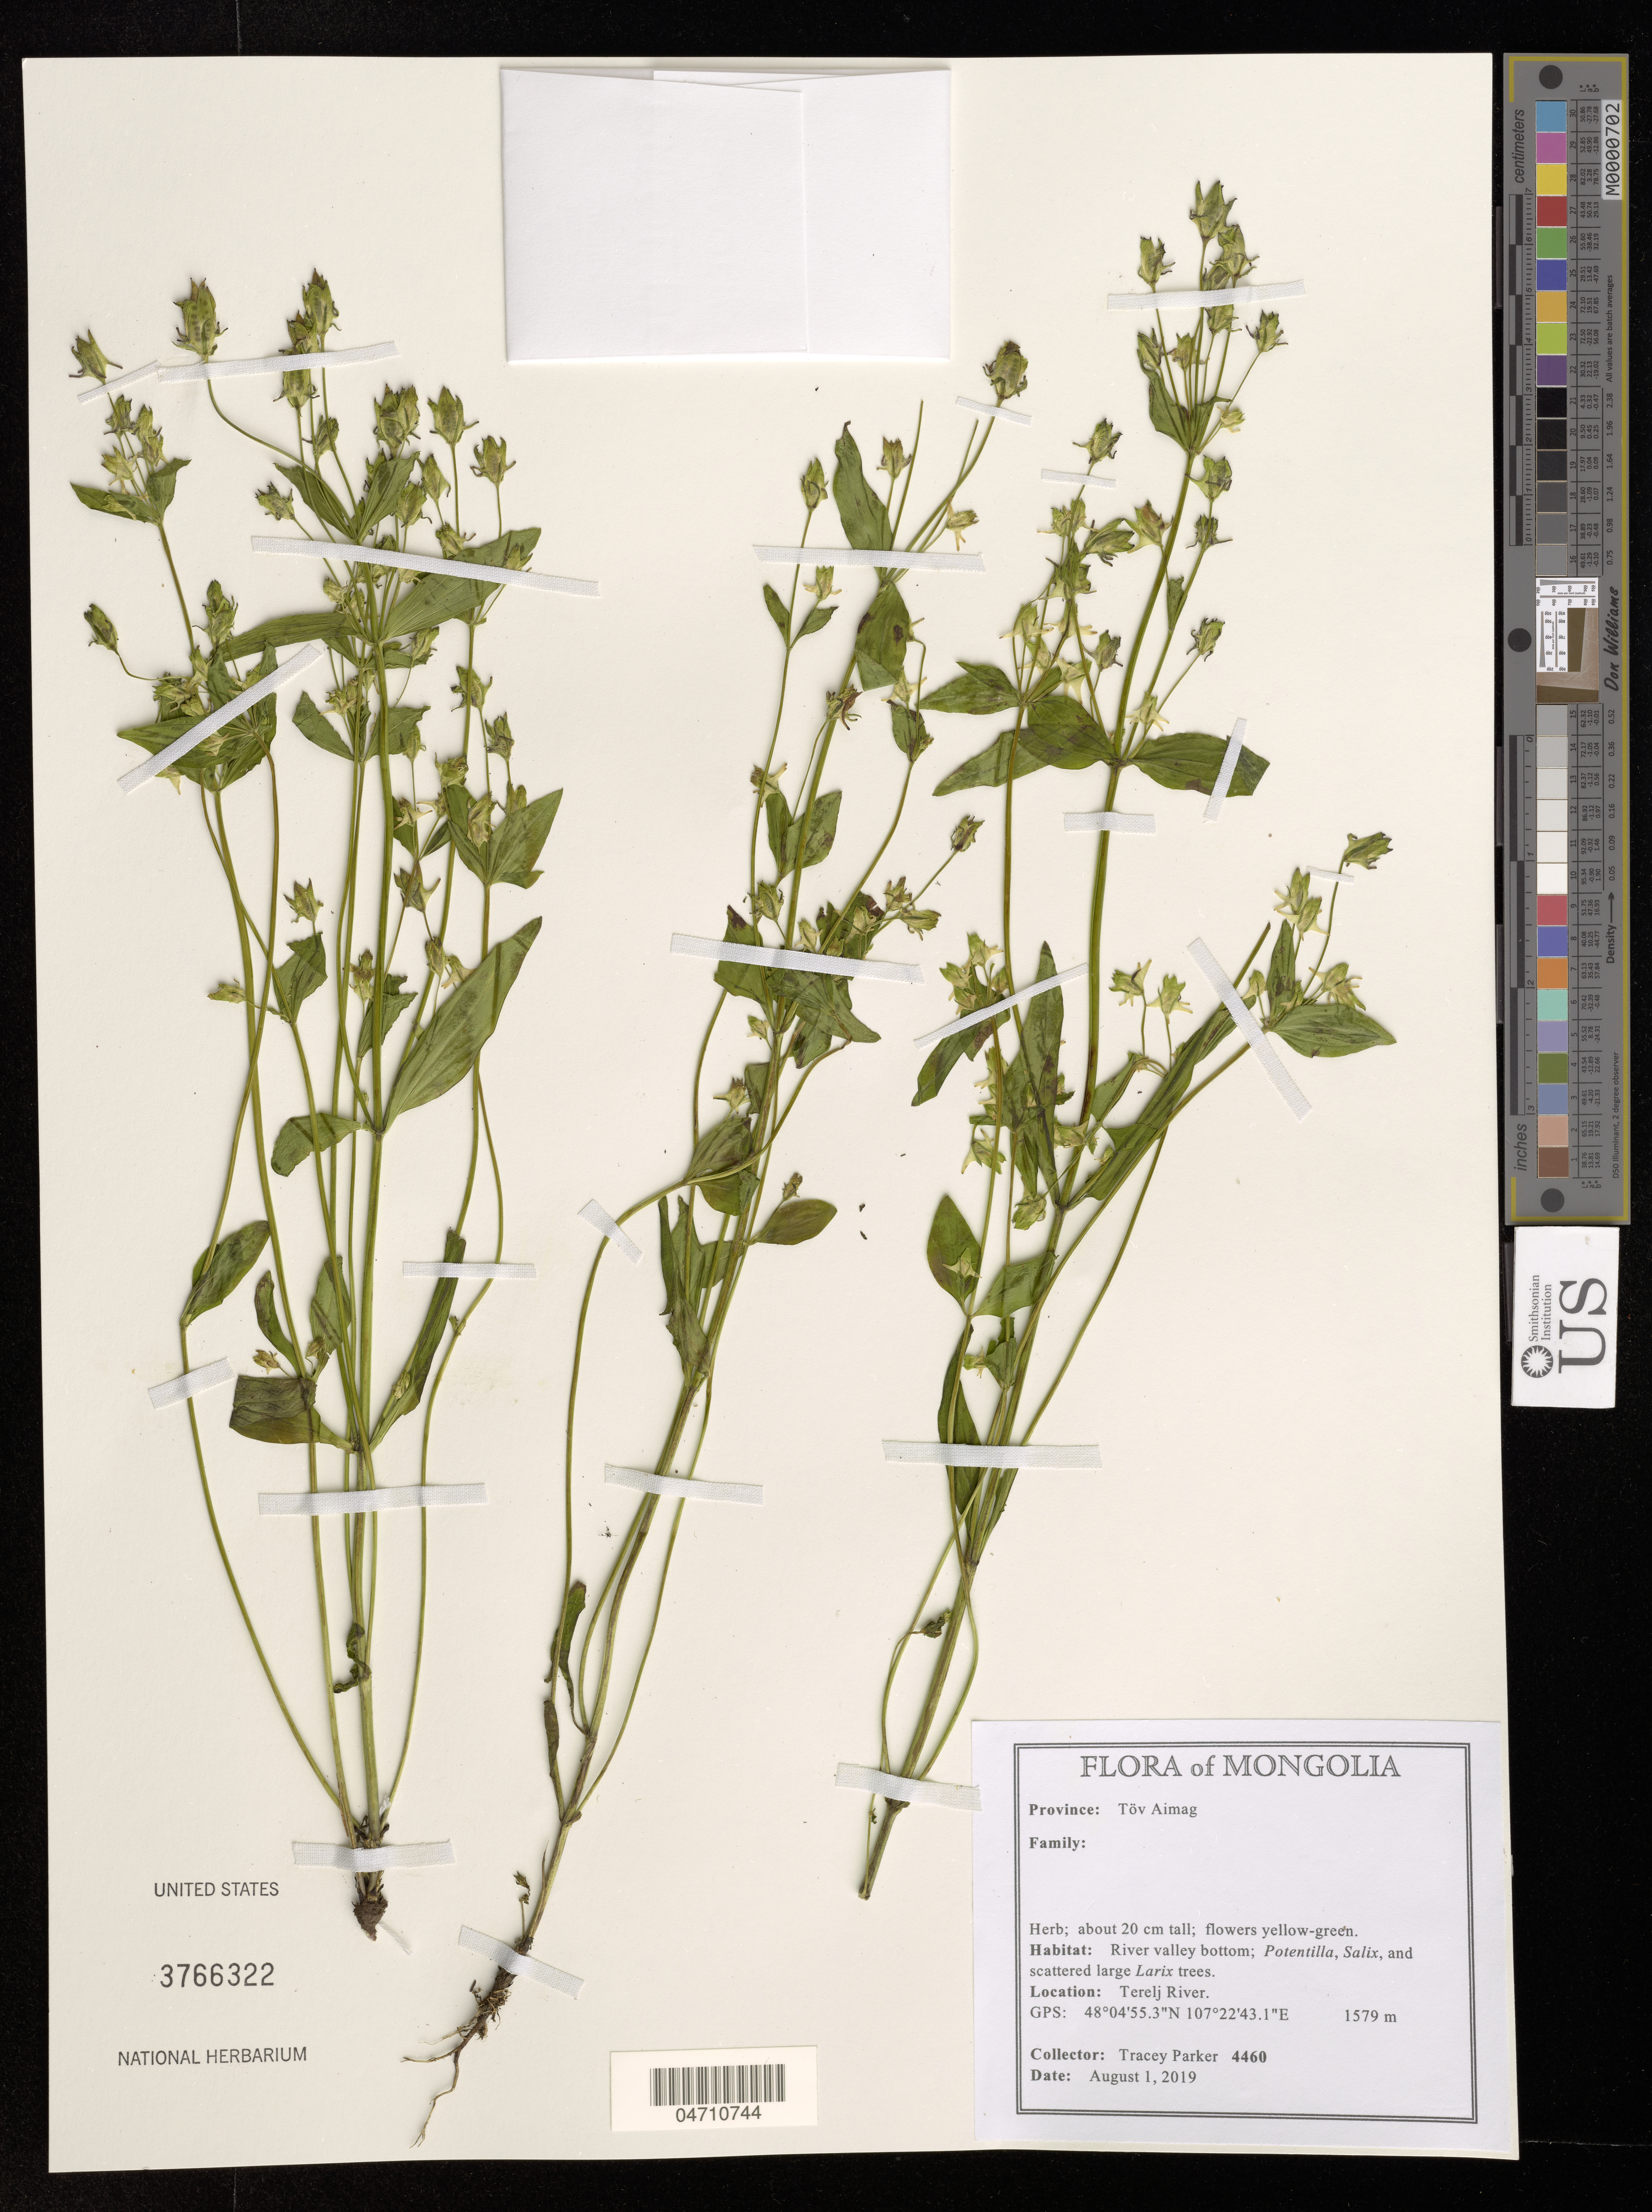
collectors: T. Parker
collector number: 4460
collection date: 2019-08-01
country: Mongolia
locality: Province: Töv Aimag. River valley bottom.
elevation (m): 1579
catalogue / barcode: US 3766322